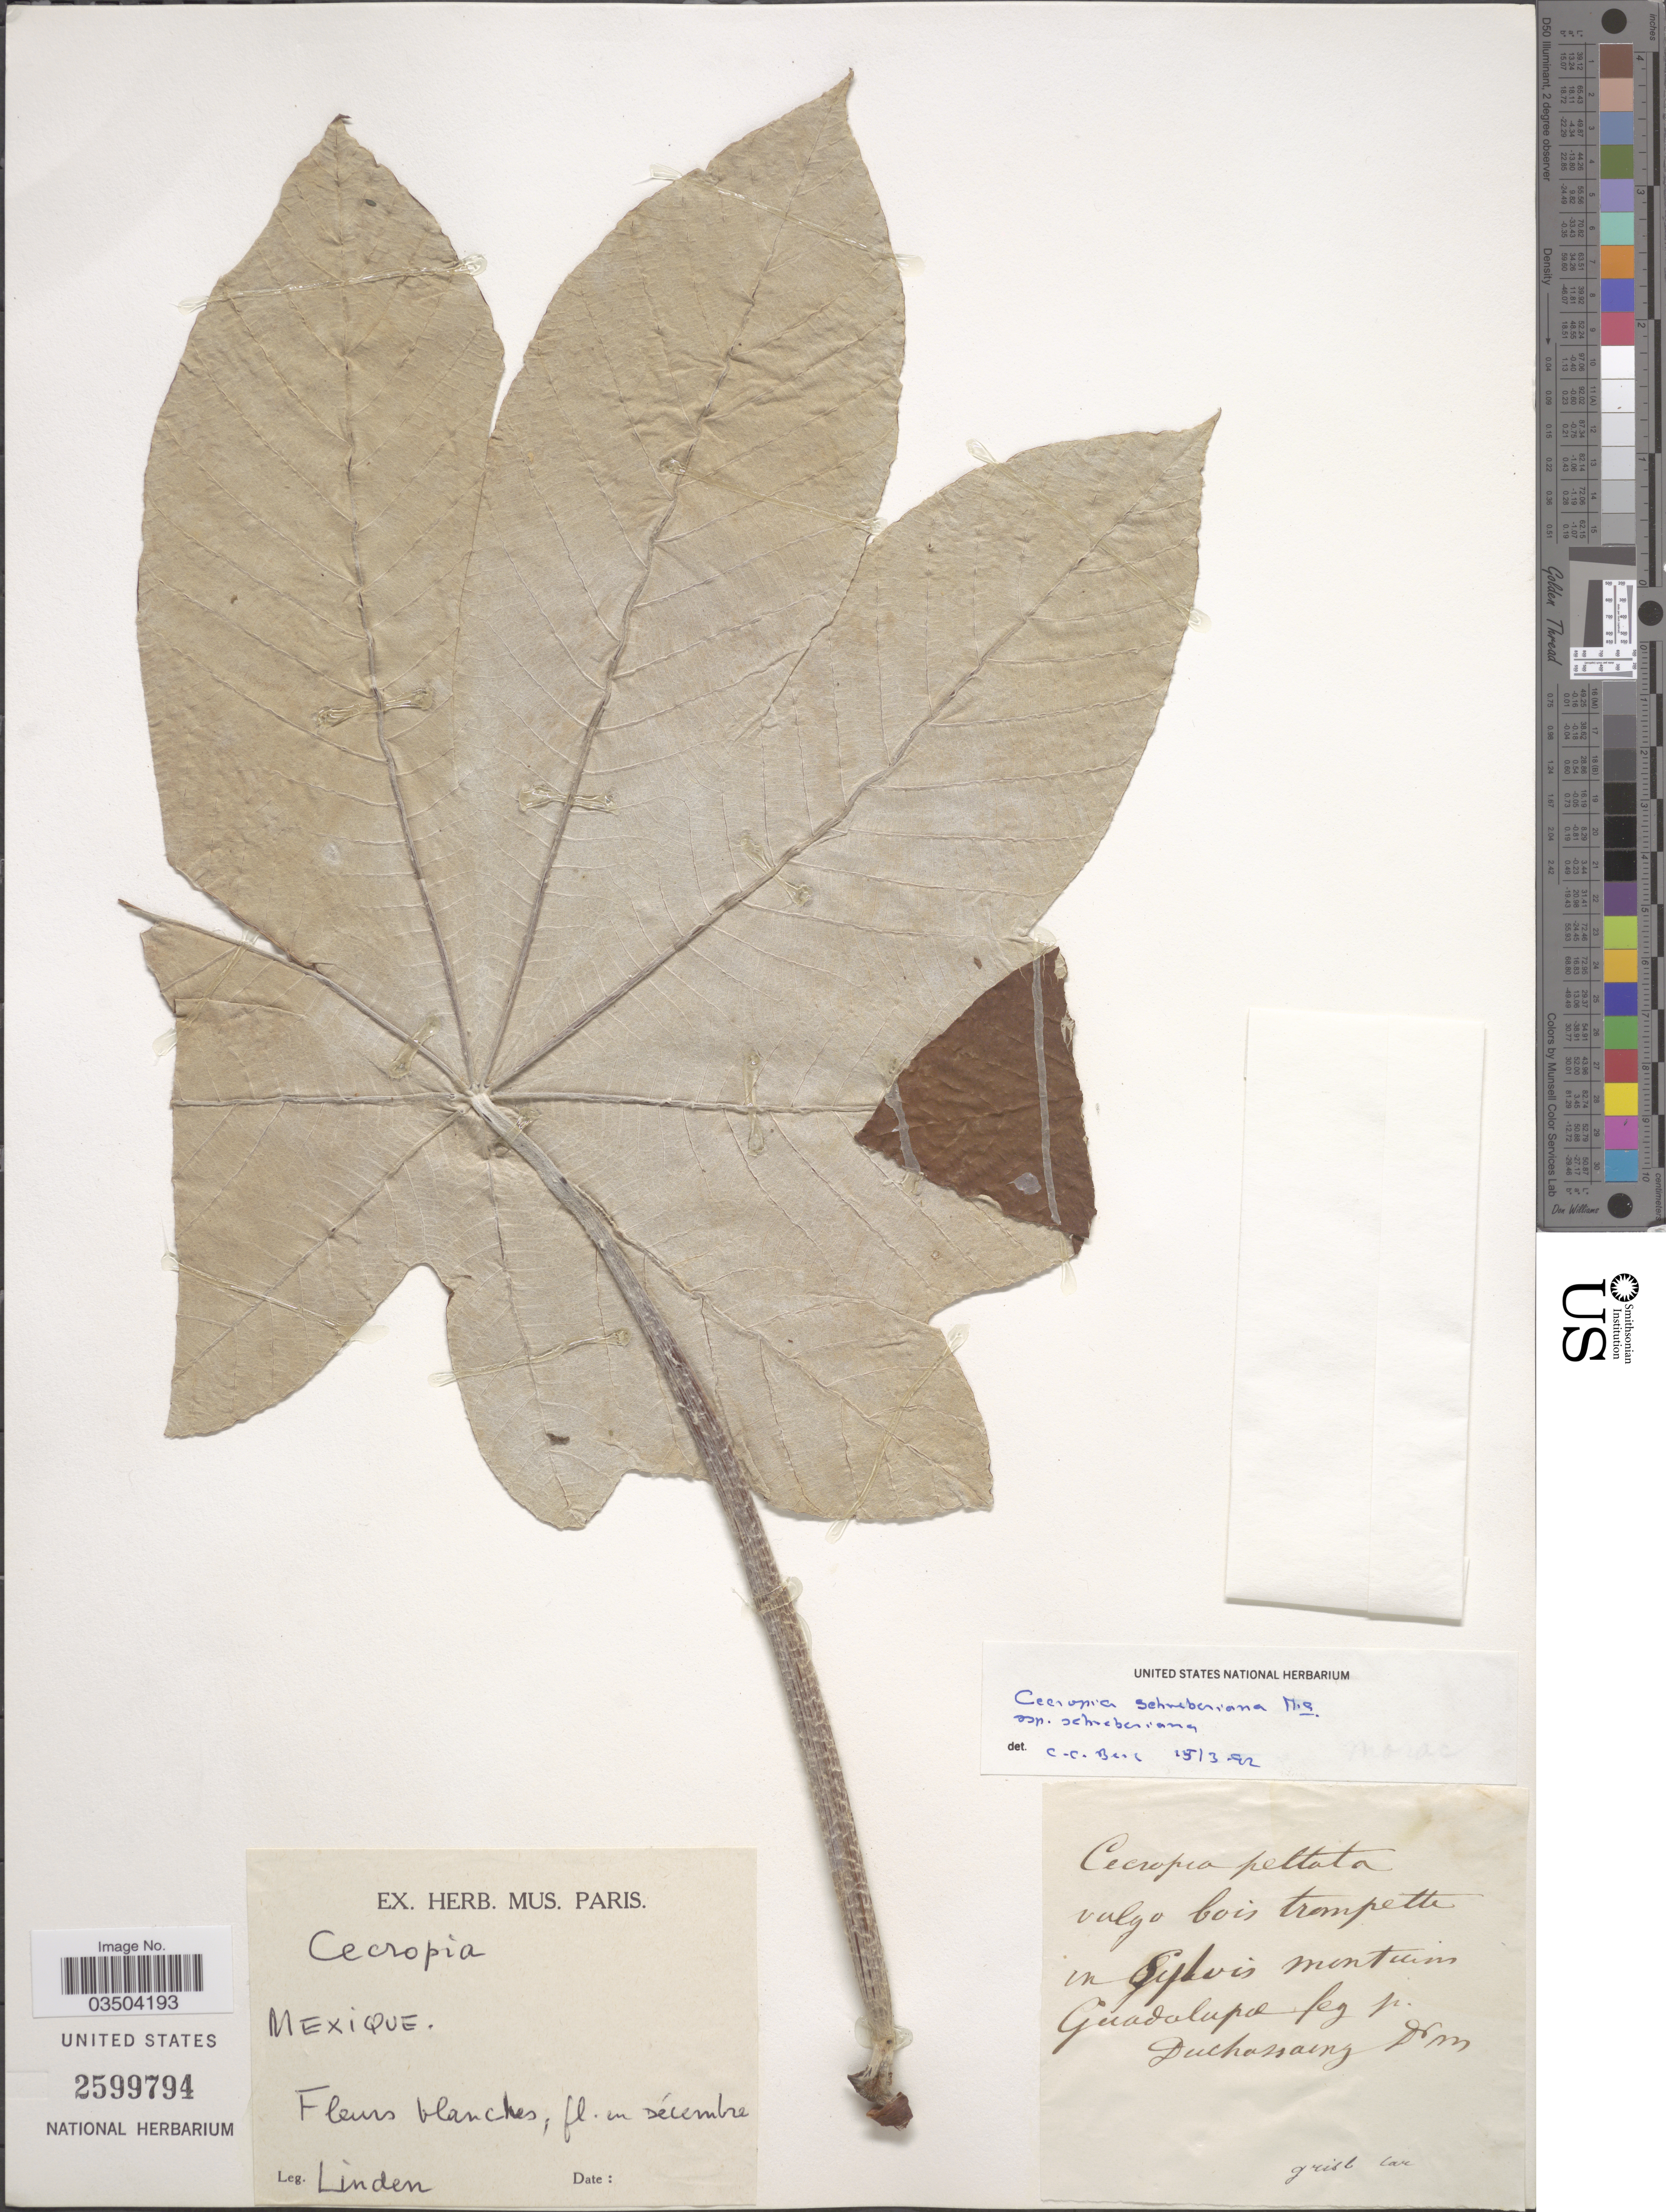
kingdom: Plantae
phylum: Tracheophyta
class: Magnoliopsida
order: Rosales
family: Urticaceae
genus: Cecropia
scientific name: Cecropia schreberiana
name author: Miq.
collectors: -- Linden & -. Duchassaing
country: Mexico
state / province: Baja California Norte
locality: In Sylvis monticum Guadalupe.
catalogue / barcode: US 2599794